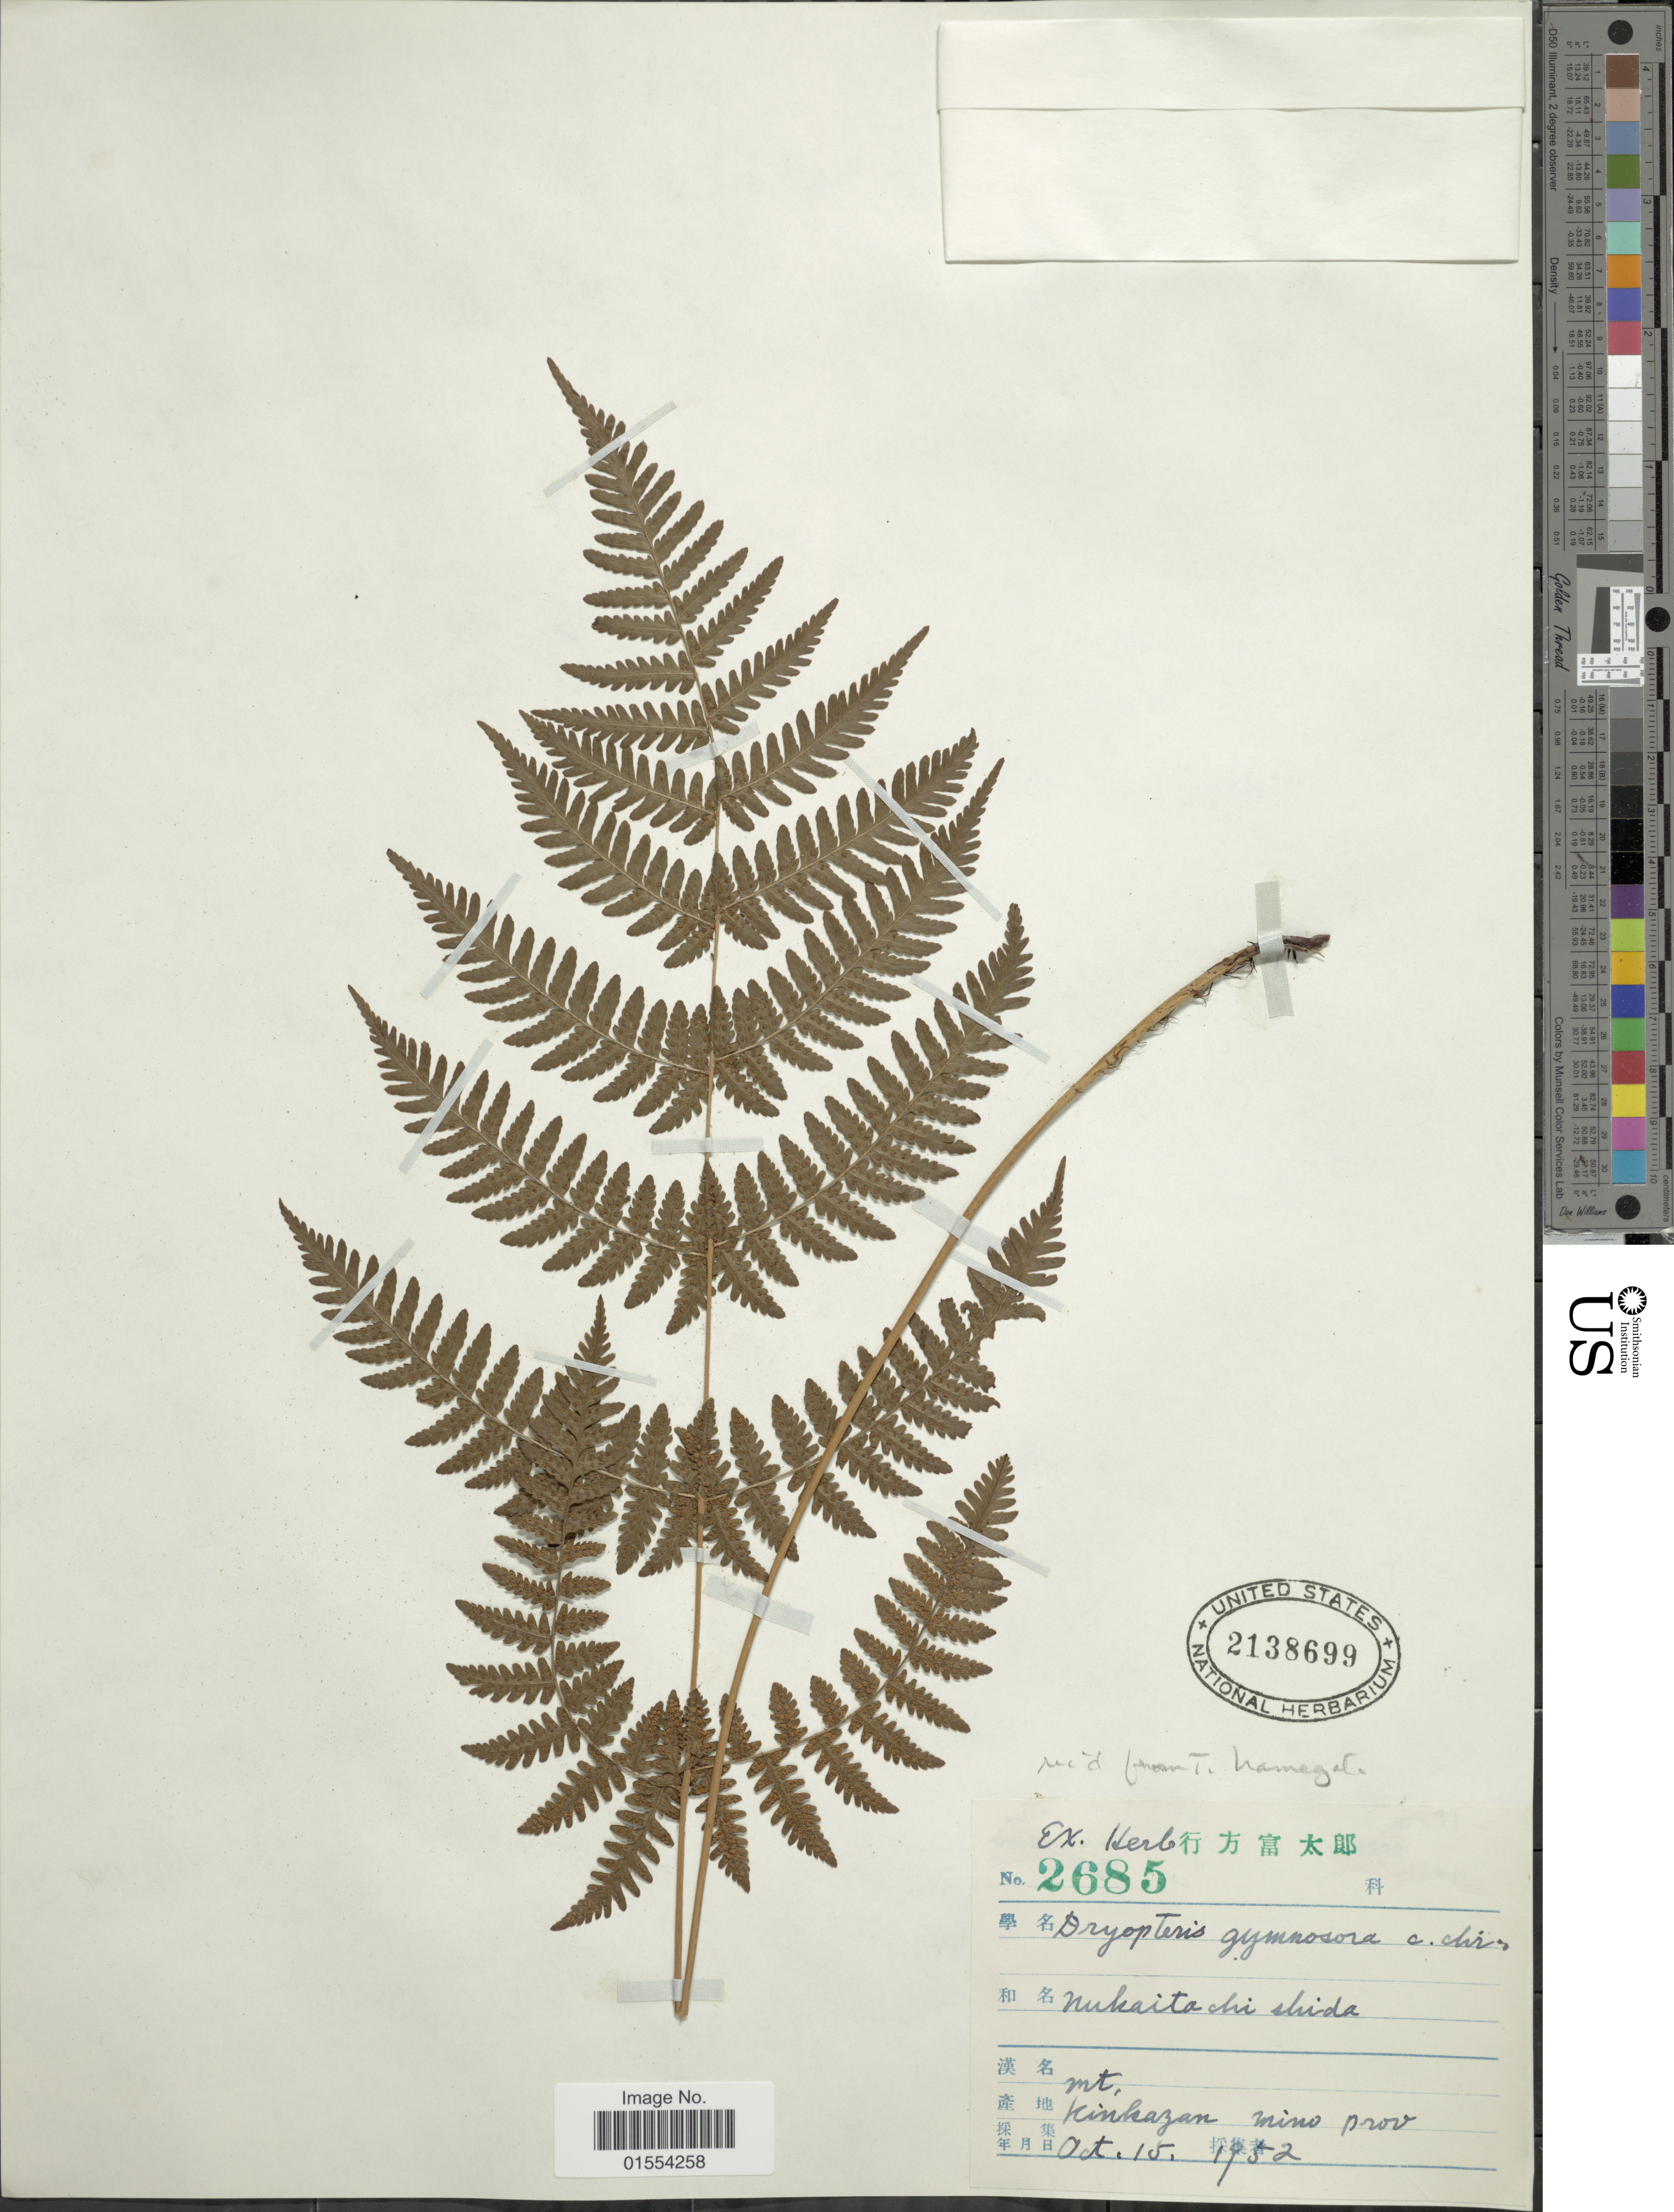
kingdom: Plantae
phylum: Tracheophyta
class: Polypodiopsida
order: Polypodiales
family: Dryopteridaceae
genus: Dryopteris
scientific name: Dryopteris gymnosora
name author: (Makino) C. Chr.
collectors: ex herb. X.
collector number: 2685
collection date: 1952-10-15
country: Japan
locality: Mt. Kinkazan mino prov.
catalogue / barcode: US 2138699